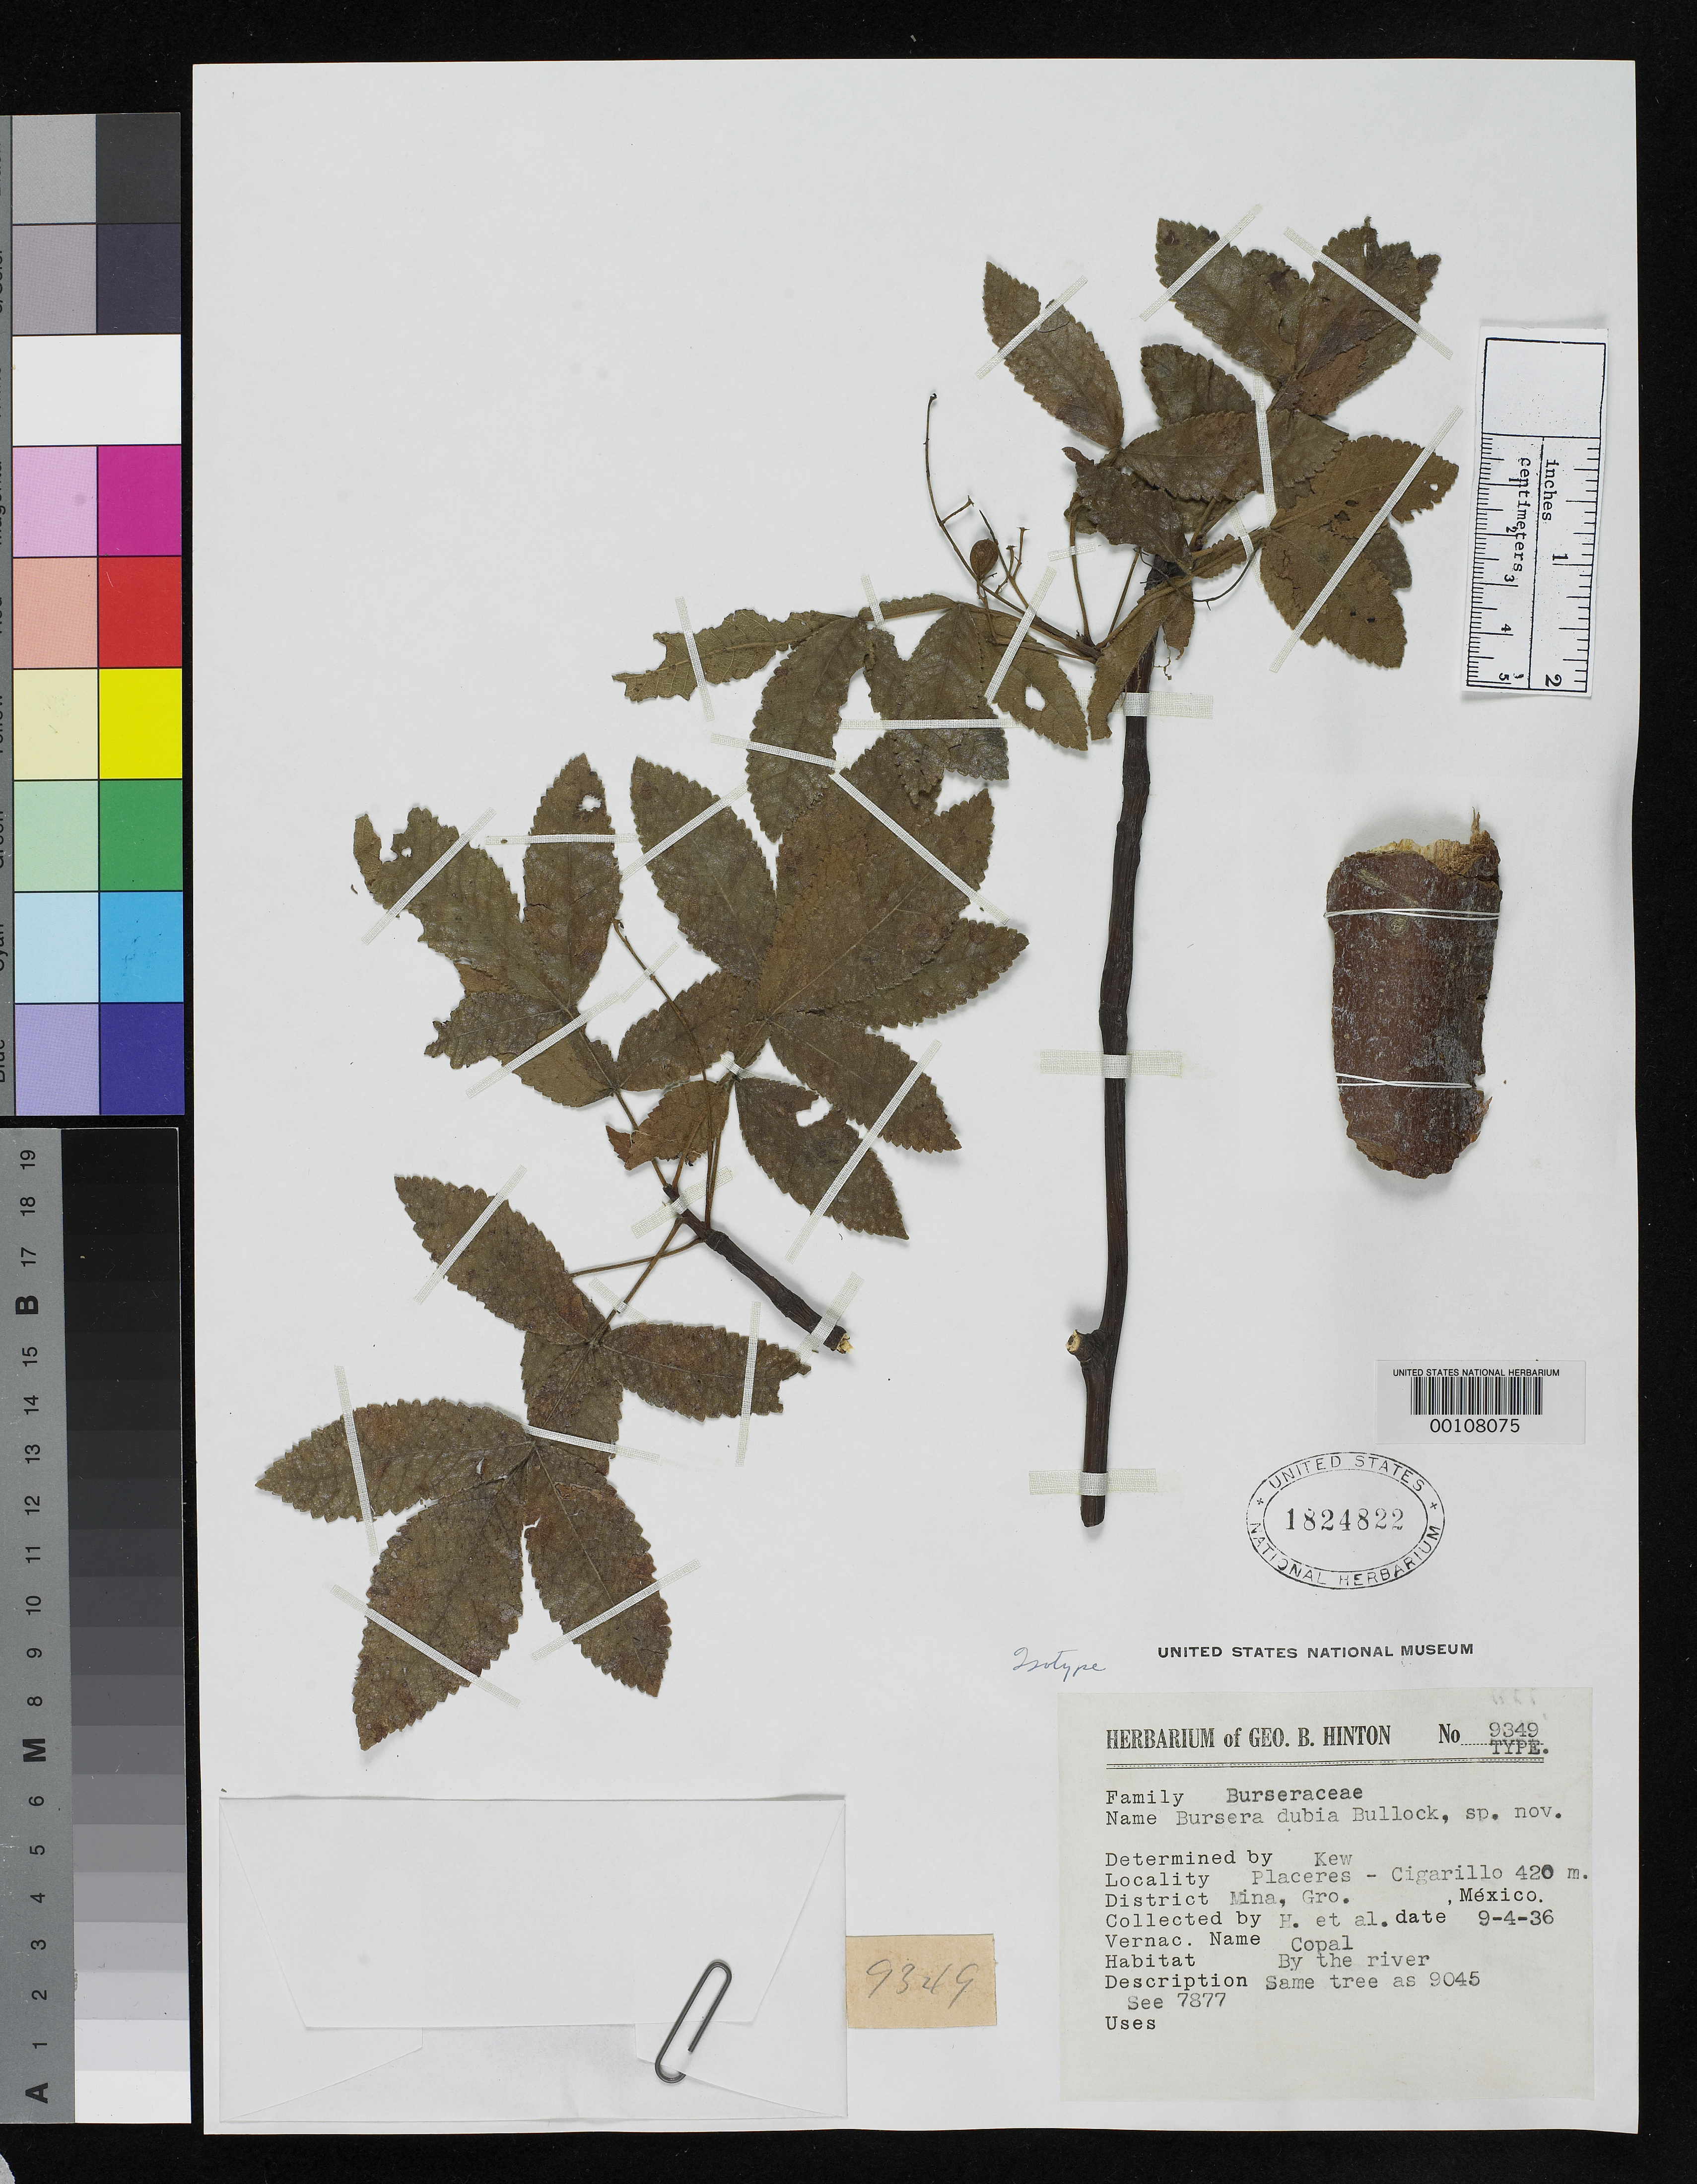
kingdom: Plantae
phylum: Tracheophyta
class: Magnoliopsida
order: Sapindales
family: Burseraceae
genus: Bursera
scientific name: Bursera dubia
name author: Bullock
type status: Isotype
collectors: G. B. Hinton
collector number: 9349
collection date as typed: Sep 1936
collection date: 1936-09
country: Mexico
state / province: Guerrero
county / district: Mina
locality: Placeres - Cigarillo.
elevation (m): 450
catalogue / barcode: US 1824822